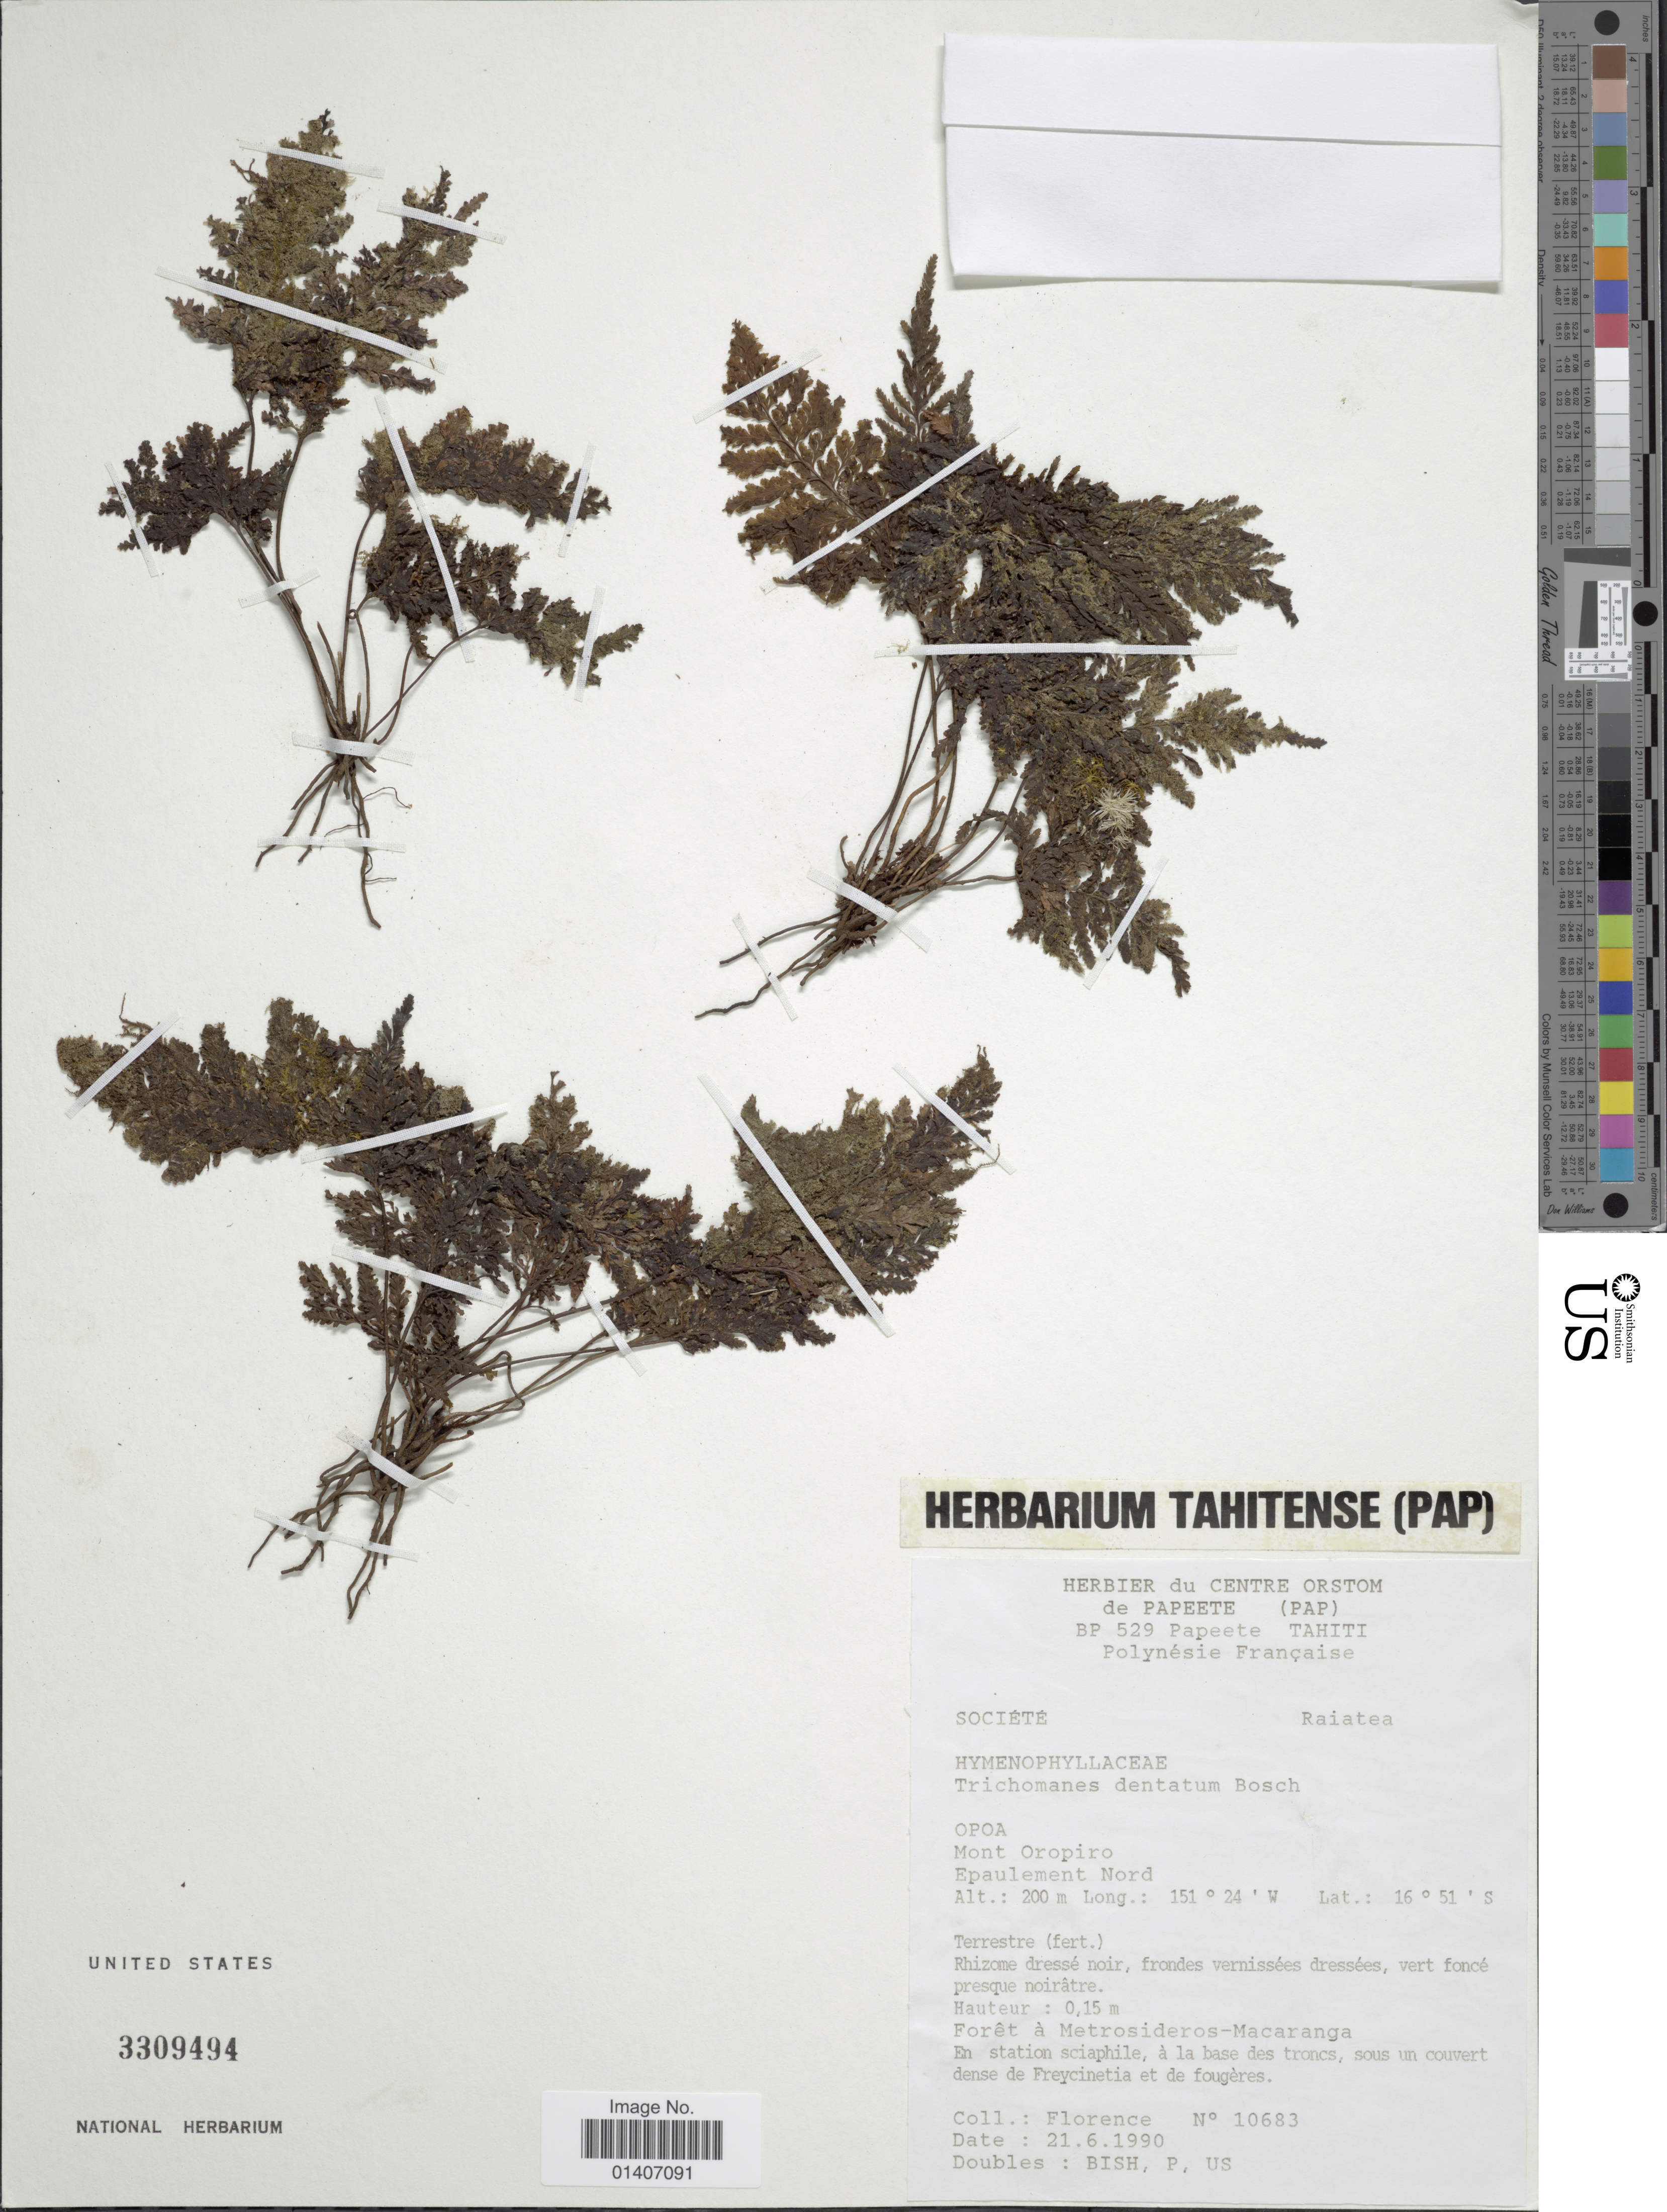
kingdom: Plantae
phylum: Tracheophyta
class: Polypodiopsida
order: Hymenophyllales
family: Hymenophyllaceae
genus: Abrodictyum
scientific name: Abrodictyum dentatum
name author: (Bosch) Ebihara & K. Iwats.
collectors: -. Florence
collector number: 10683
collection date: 1990-06-21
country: French Polynesia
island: Tahiti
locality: Tahiti, Opoa, Mont Oropiro, Epaulement Nord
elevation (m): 200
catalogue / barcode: US 3309494